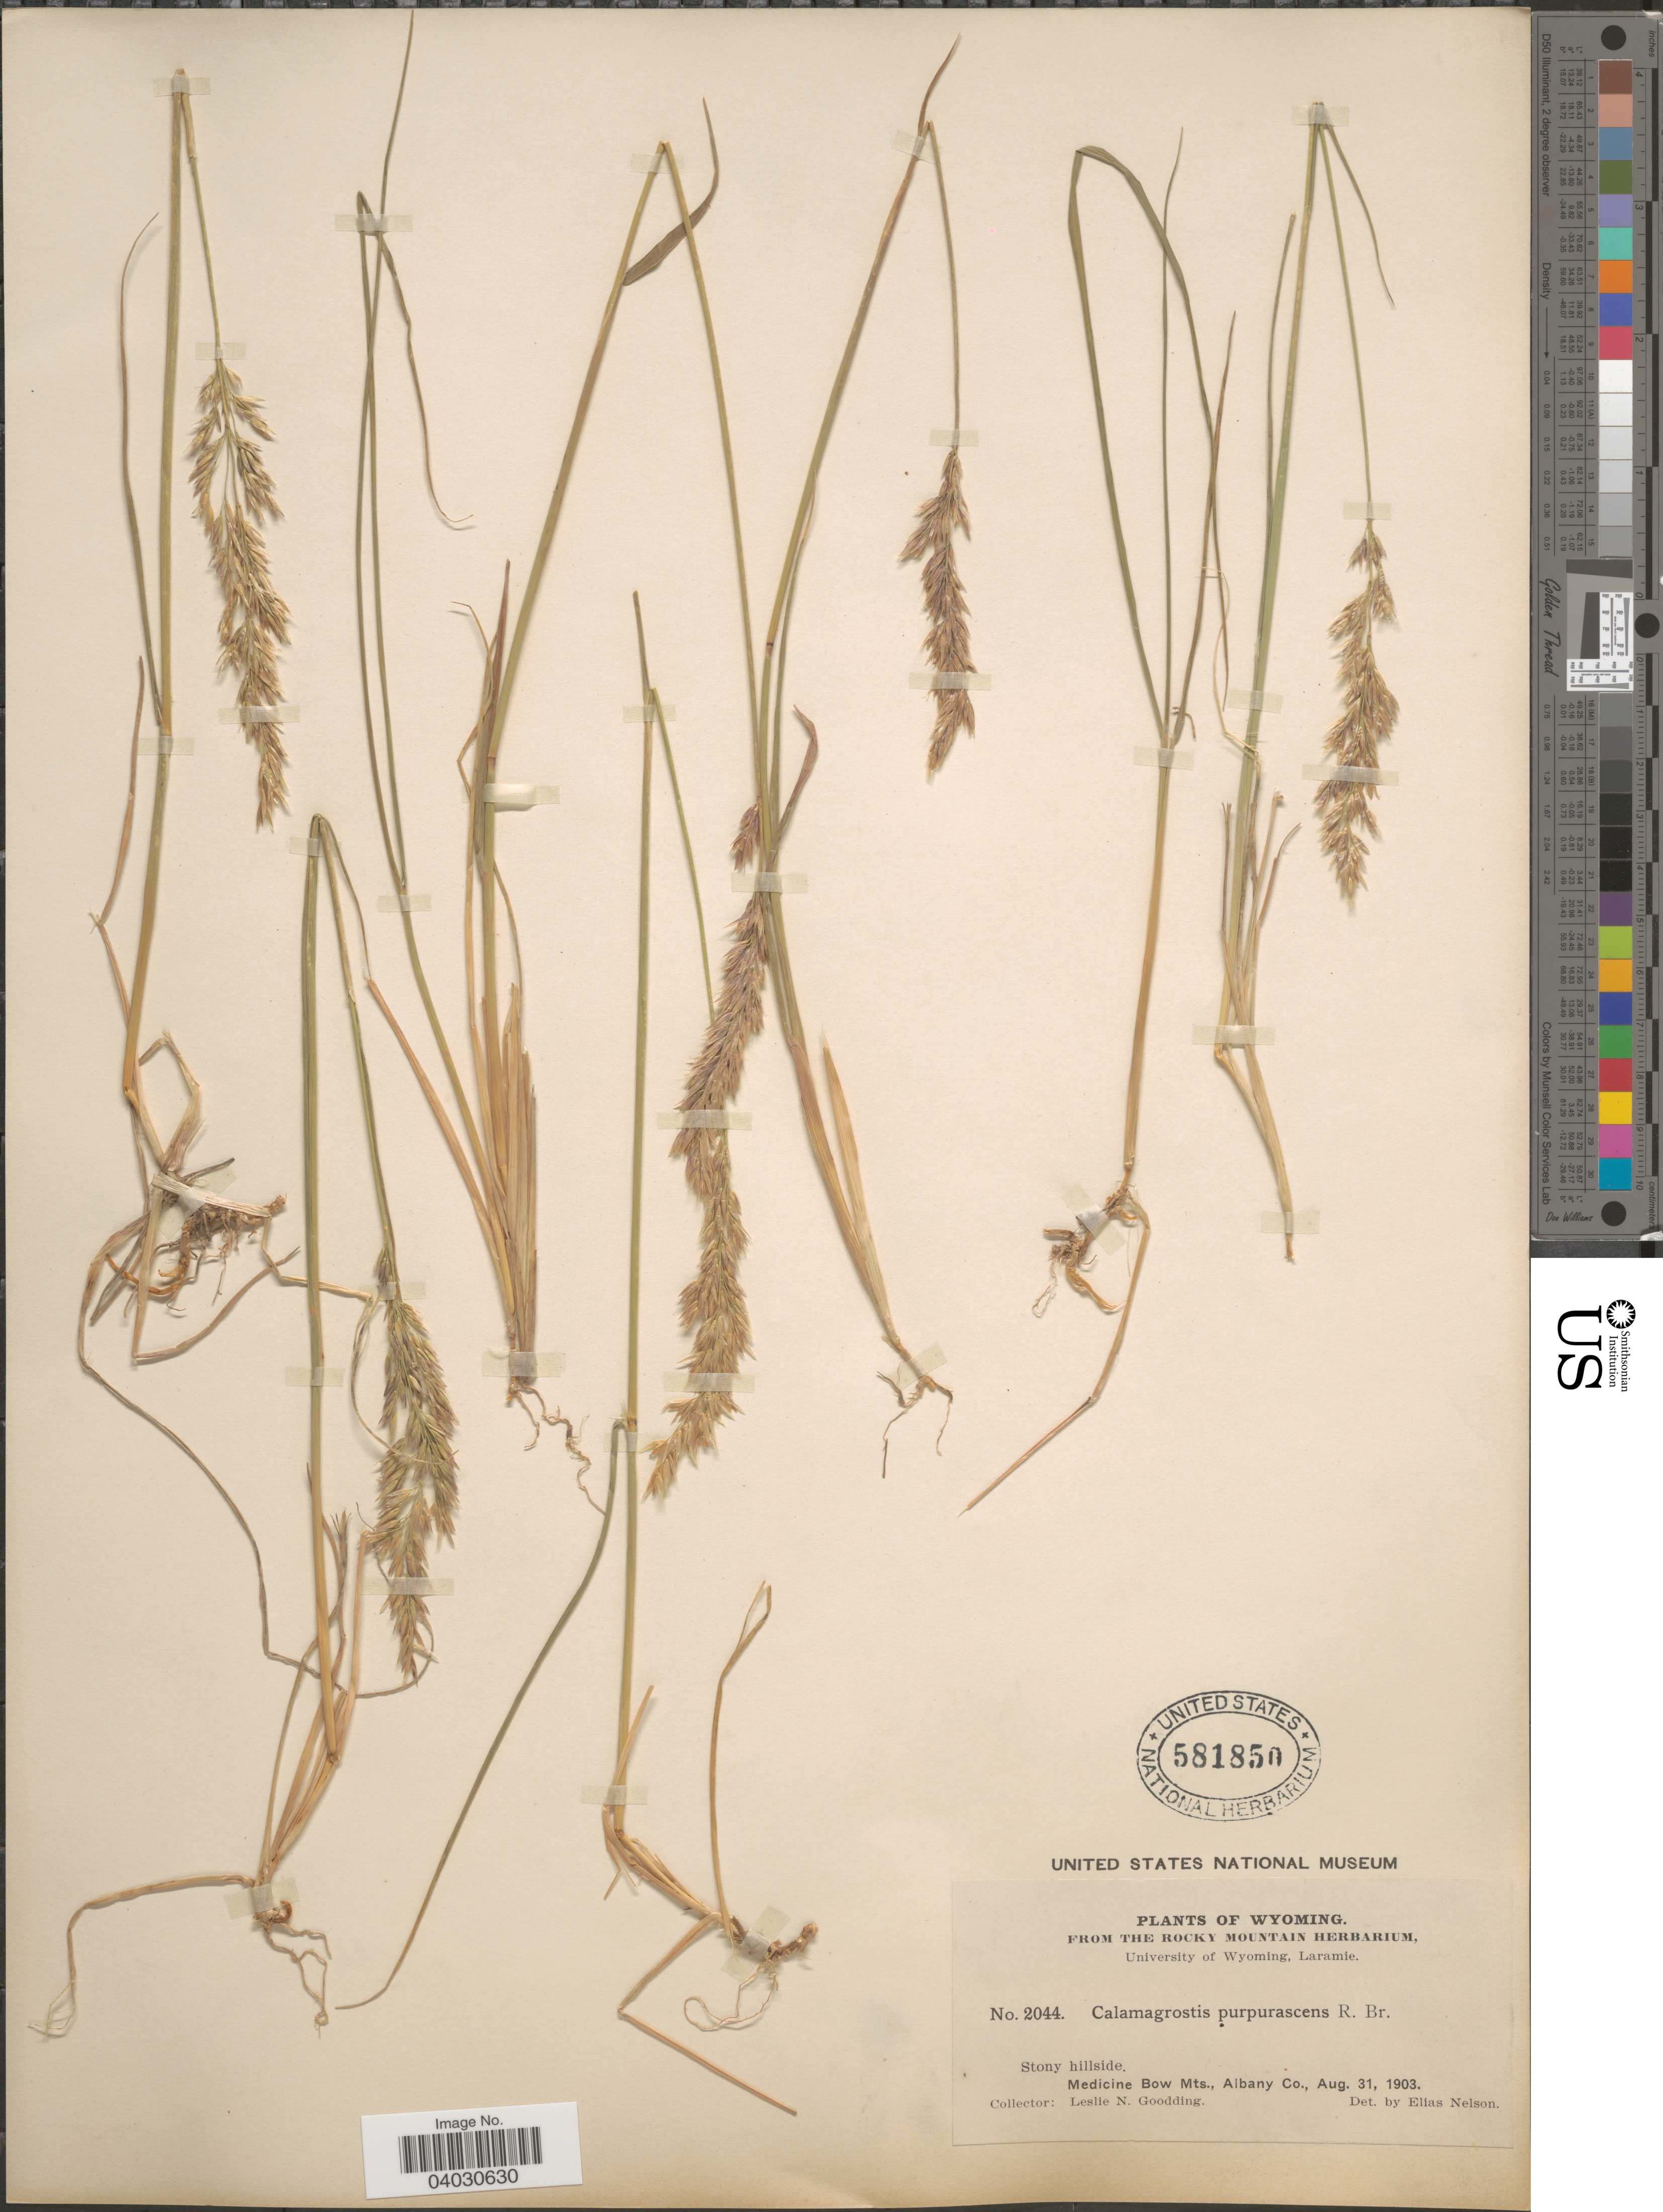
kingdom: Plantae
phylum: Tracheophyta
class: Liliopsida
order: Poales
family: Poaceae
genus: Calamagrostis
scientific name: Calamagrostis purpurascens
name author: R. Br.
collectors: L. N. Goodding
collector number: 2044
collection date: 1903-08-31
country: United States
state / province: Wyoming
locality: Medicine Bow Mts., Albany Co.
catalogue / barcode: US 581850